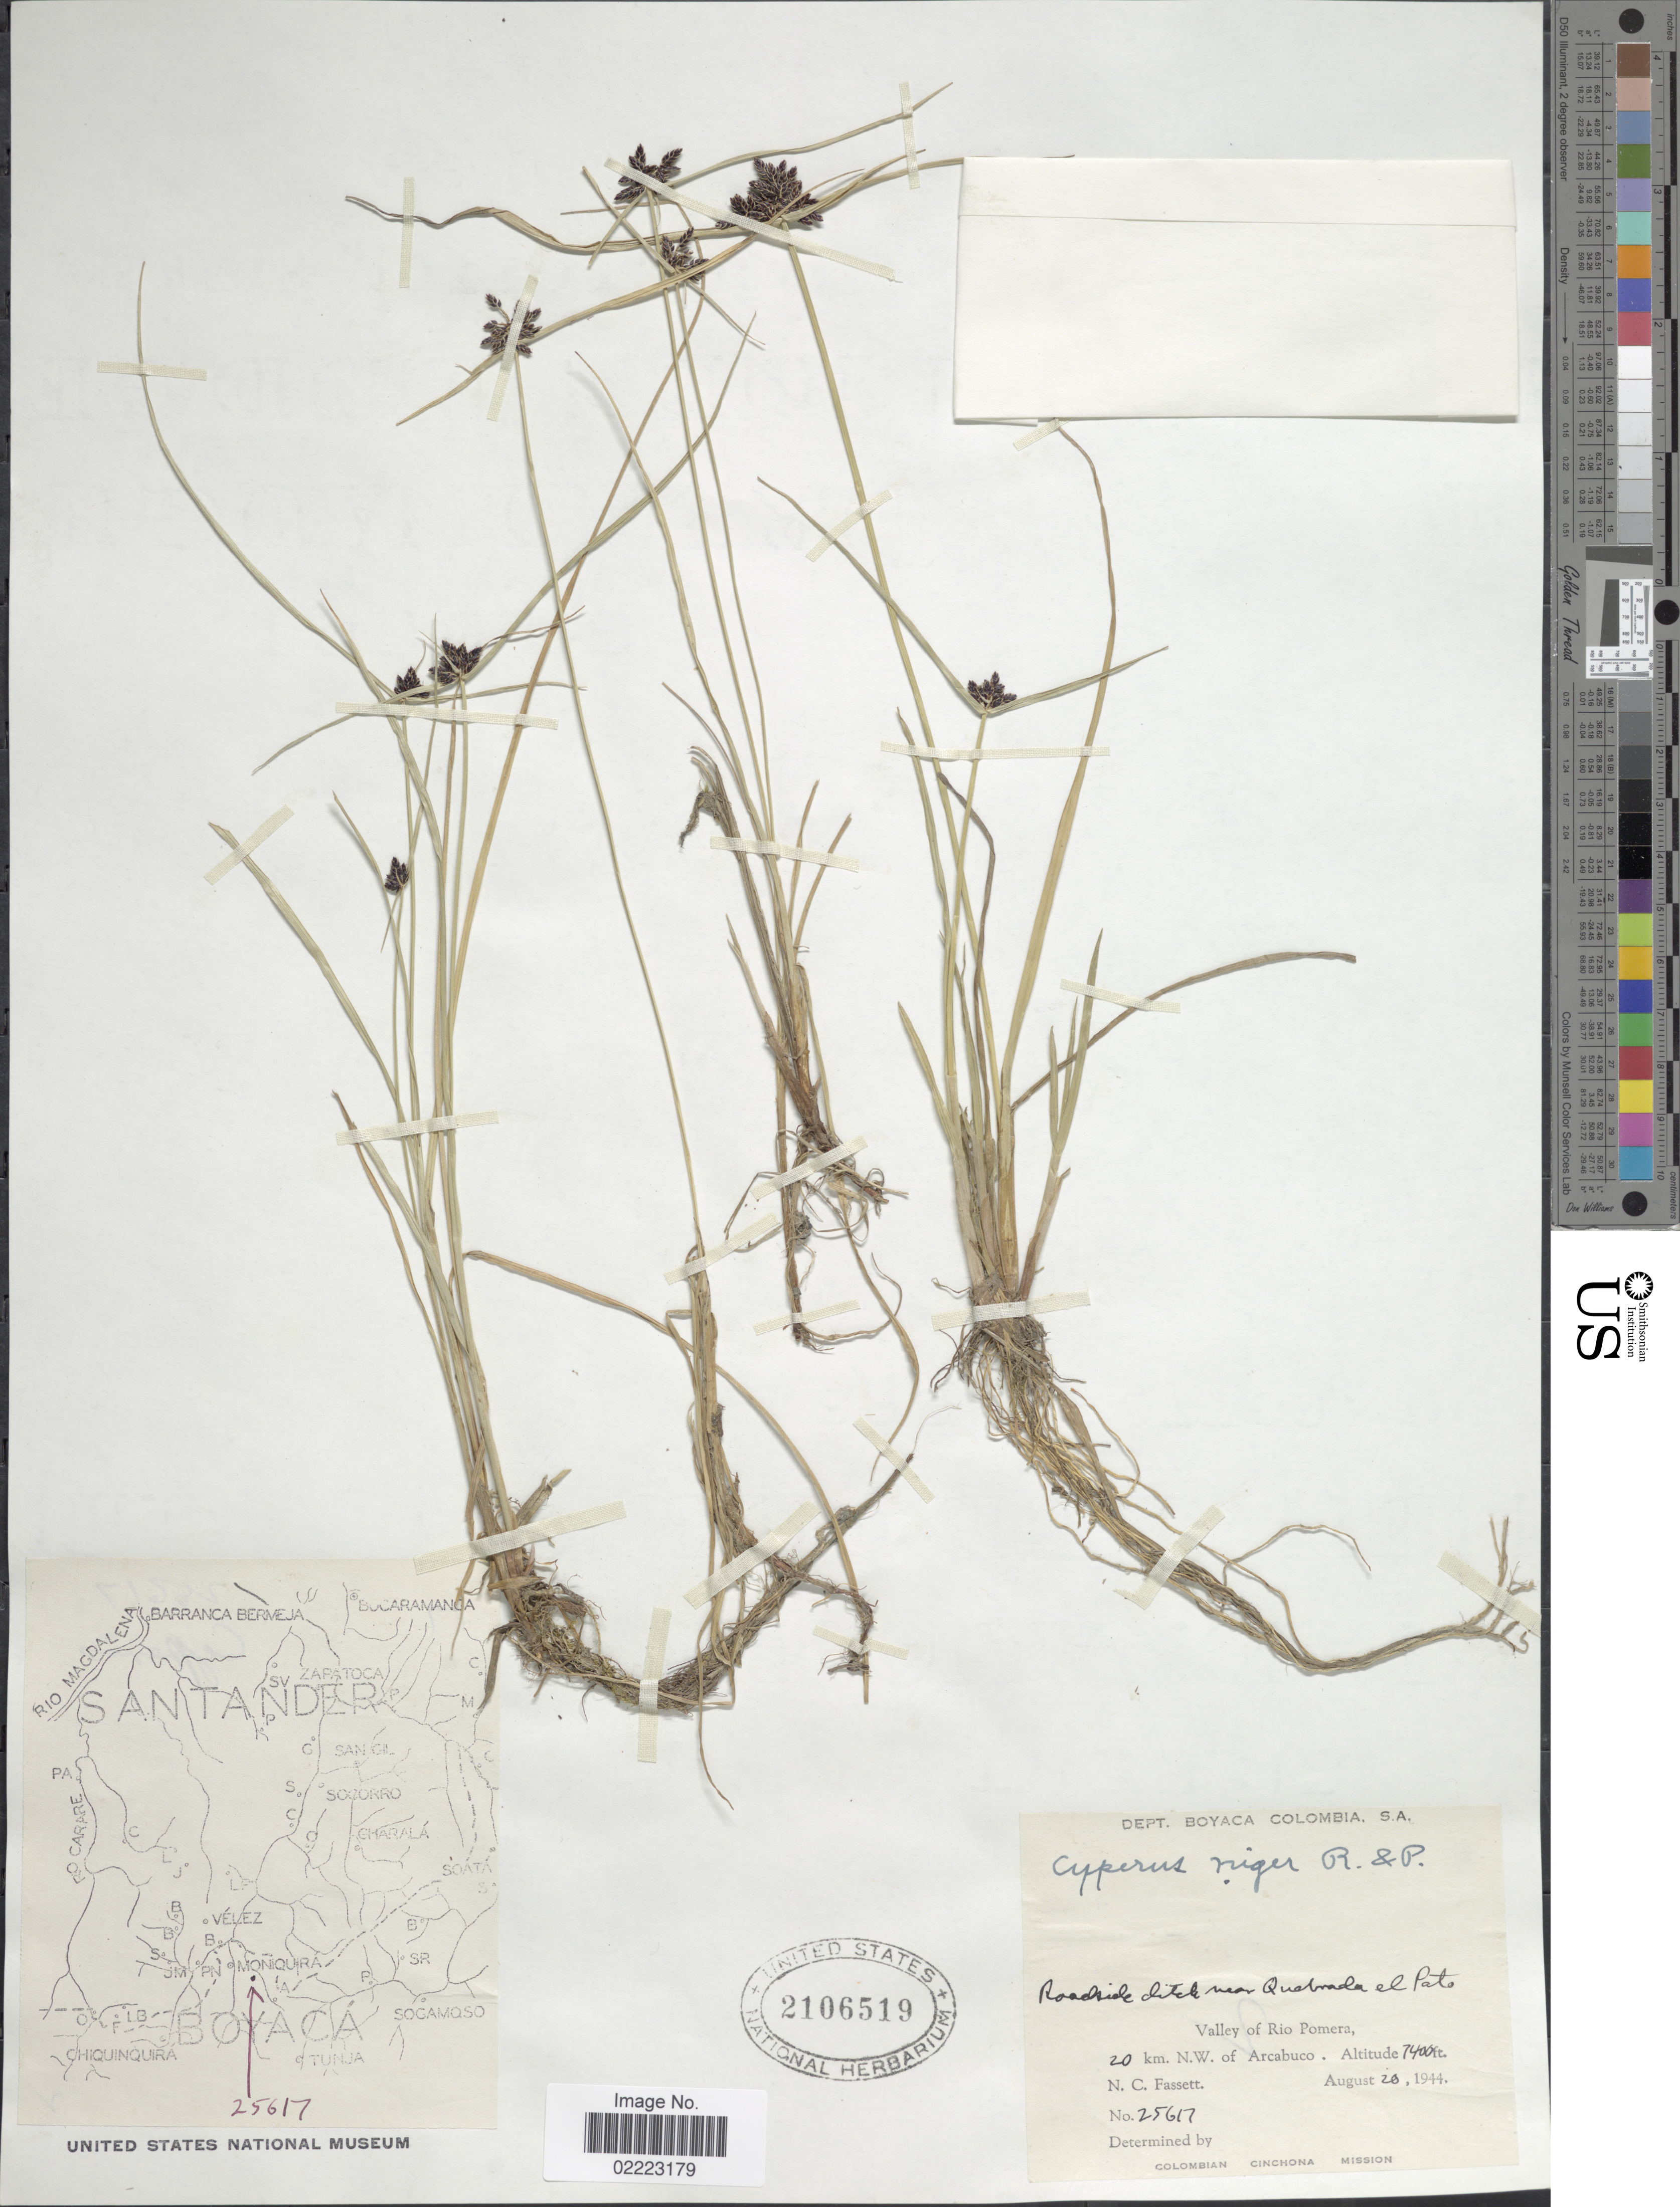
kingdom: Plantae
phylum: Tracheophyta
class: Liliopsida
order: Poales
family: Cyperaceae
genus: Cyperus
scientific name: Cyperus niger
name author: Ruiz & Pav.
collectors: N. C. Fassett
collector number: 25617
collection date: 1944-08-20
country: Colombia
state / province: Boyacá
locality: Dept. Boyaca, Roadside ditch near Quebrada el Pato. Valley of Rio Pomera, 20 km N.W. of Arcabuco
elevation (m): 2256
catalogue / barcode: US 2106519